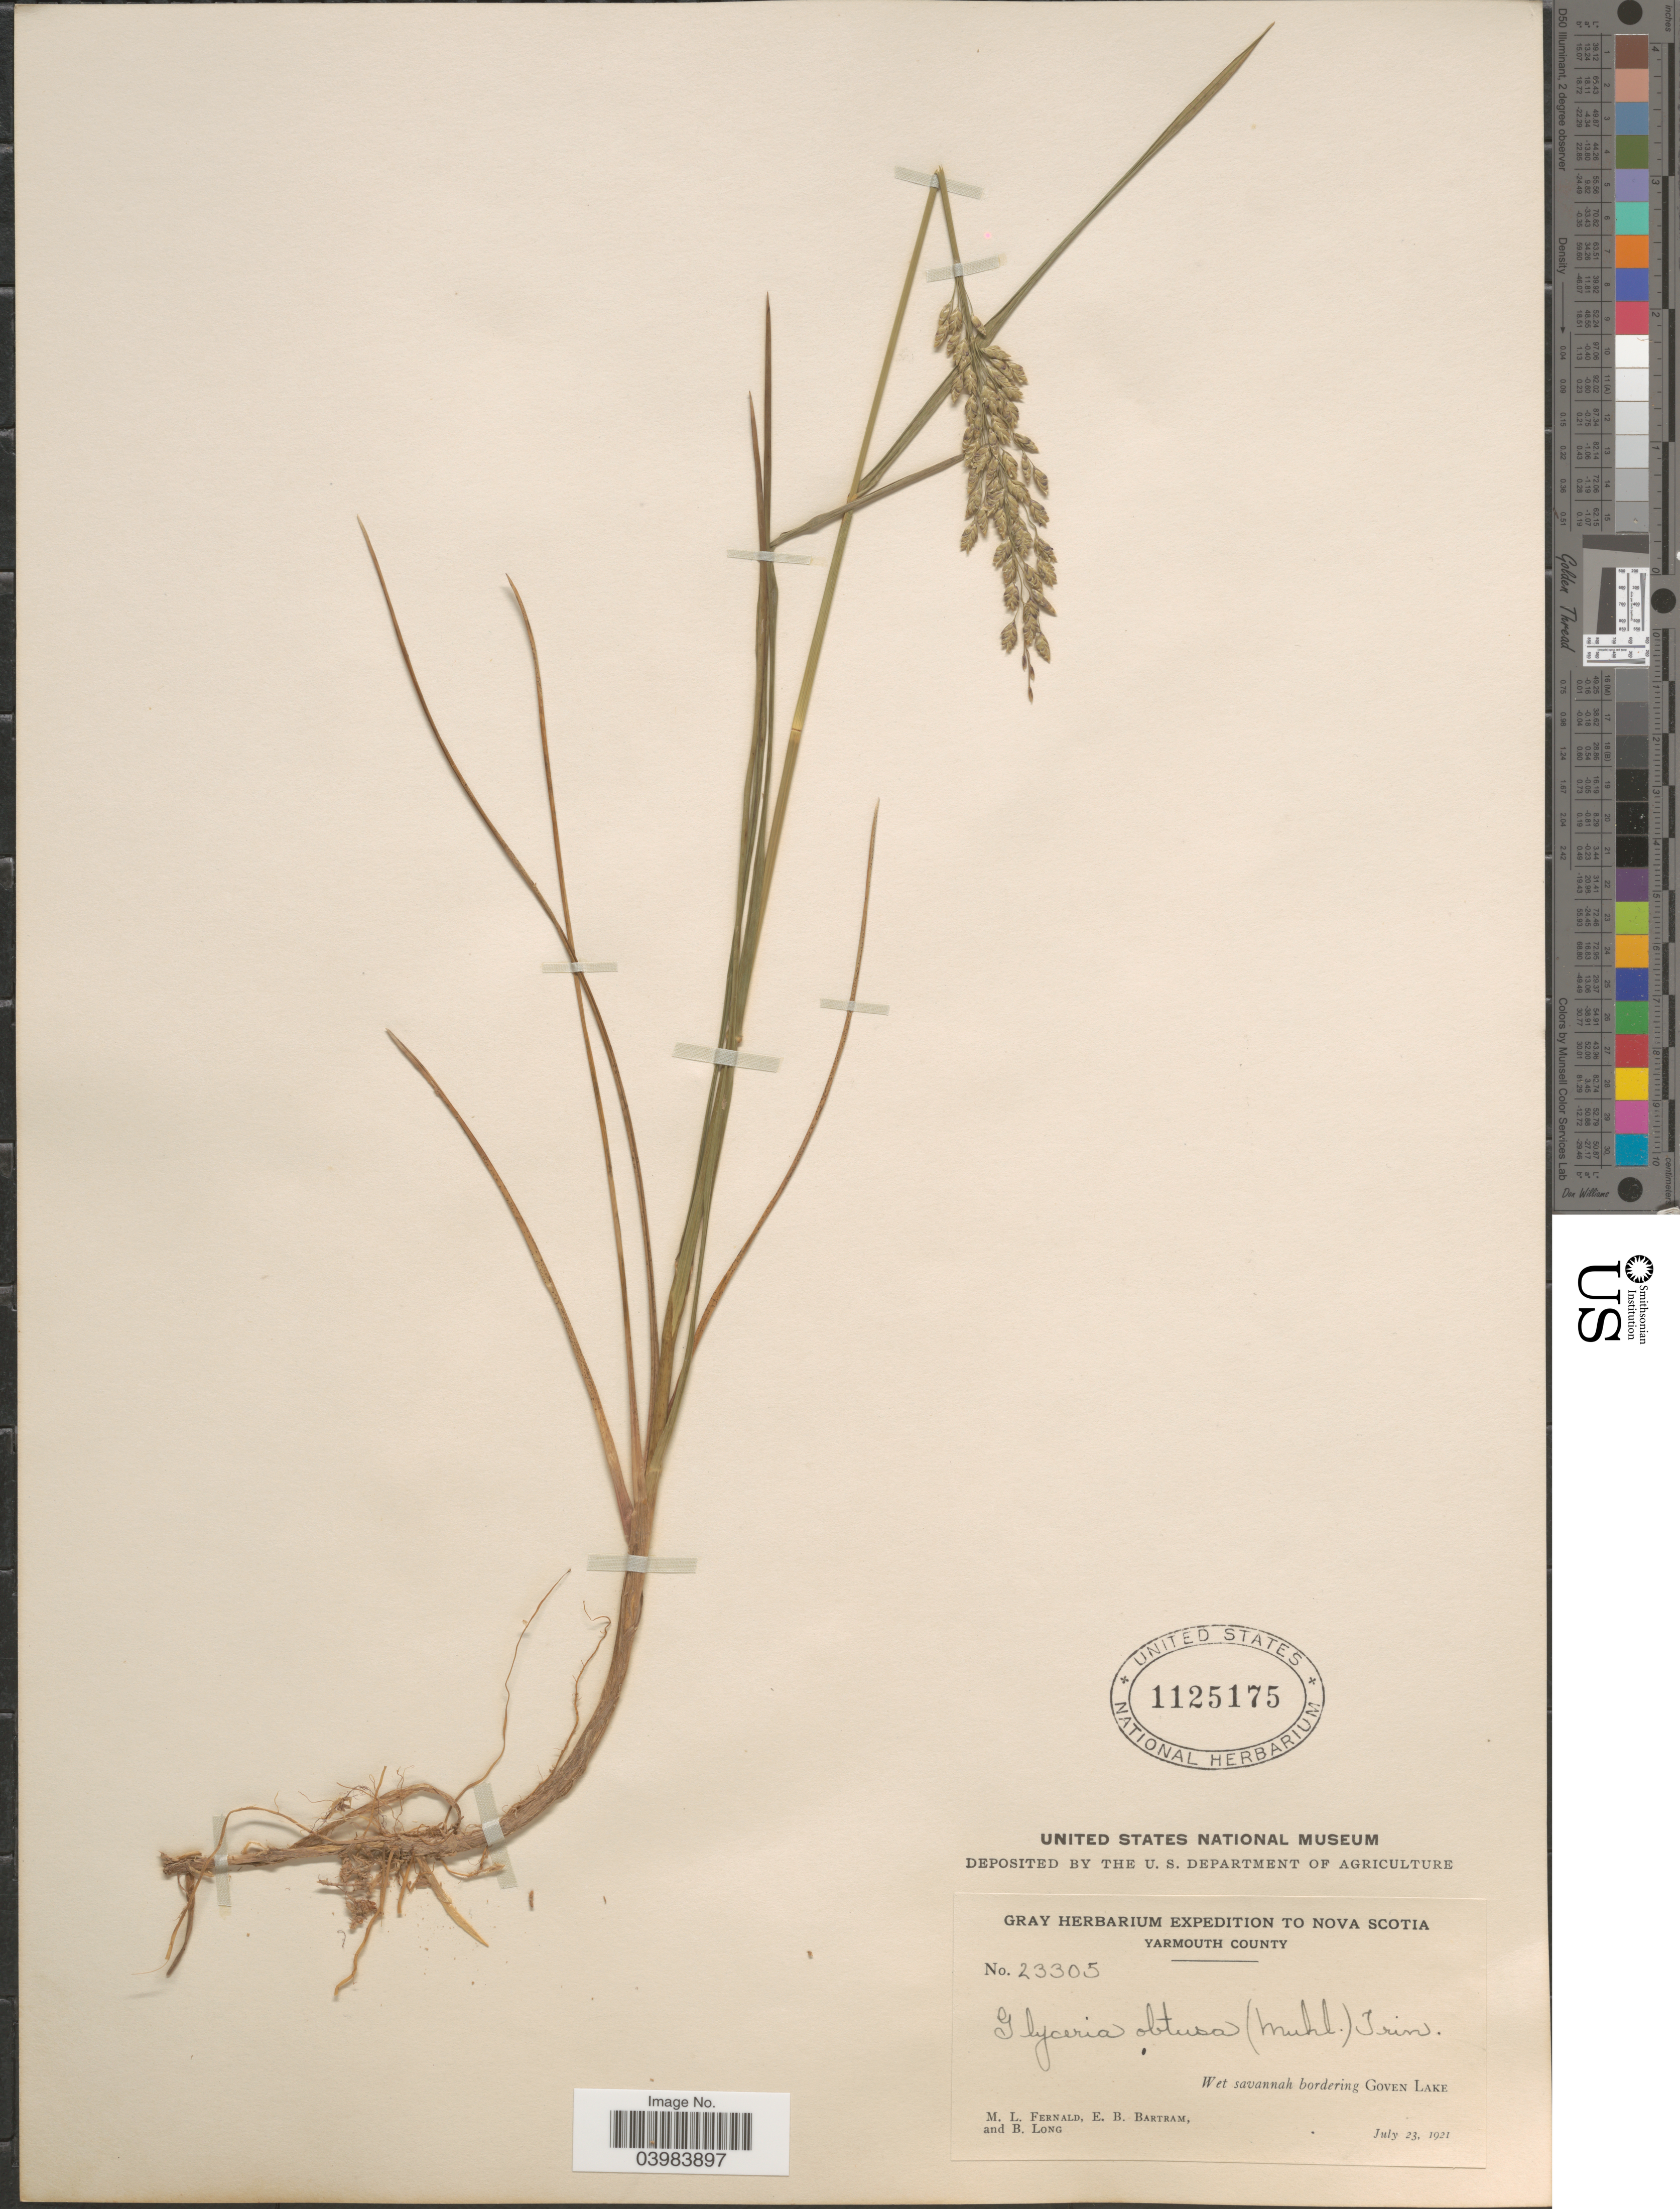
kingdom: Plantae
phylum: Tracheophyta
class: Liliopsida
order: Poales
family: Poaceae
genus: Glyceria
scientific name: Glyceria obtusa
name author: (Muhl.) Trin.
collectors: M. L. Fernald, E. B. Bartram & B. Long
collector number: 23305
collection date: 1921-07-23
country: Canada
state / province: Nova Scotia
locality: Yarmouth County. Wet savannah bordering Goven Lake.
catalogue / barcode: US 1125175